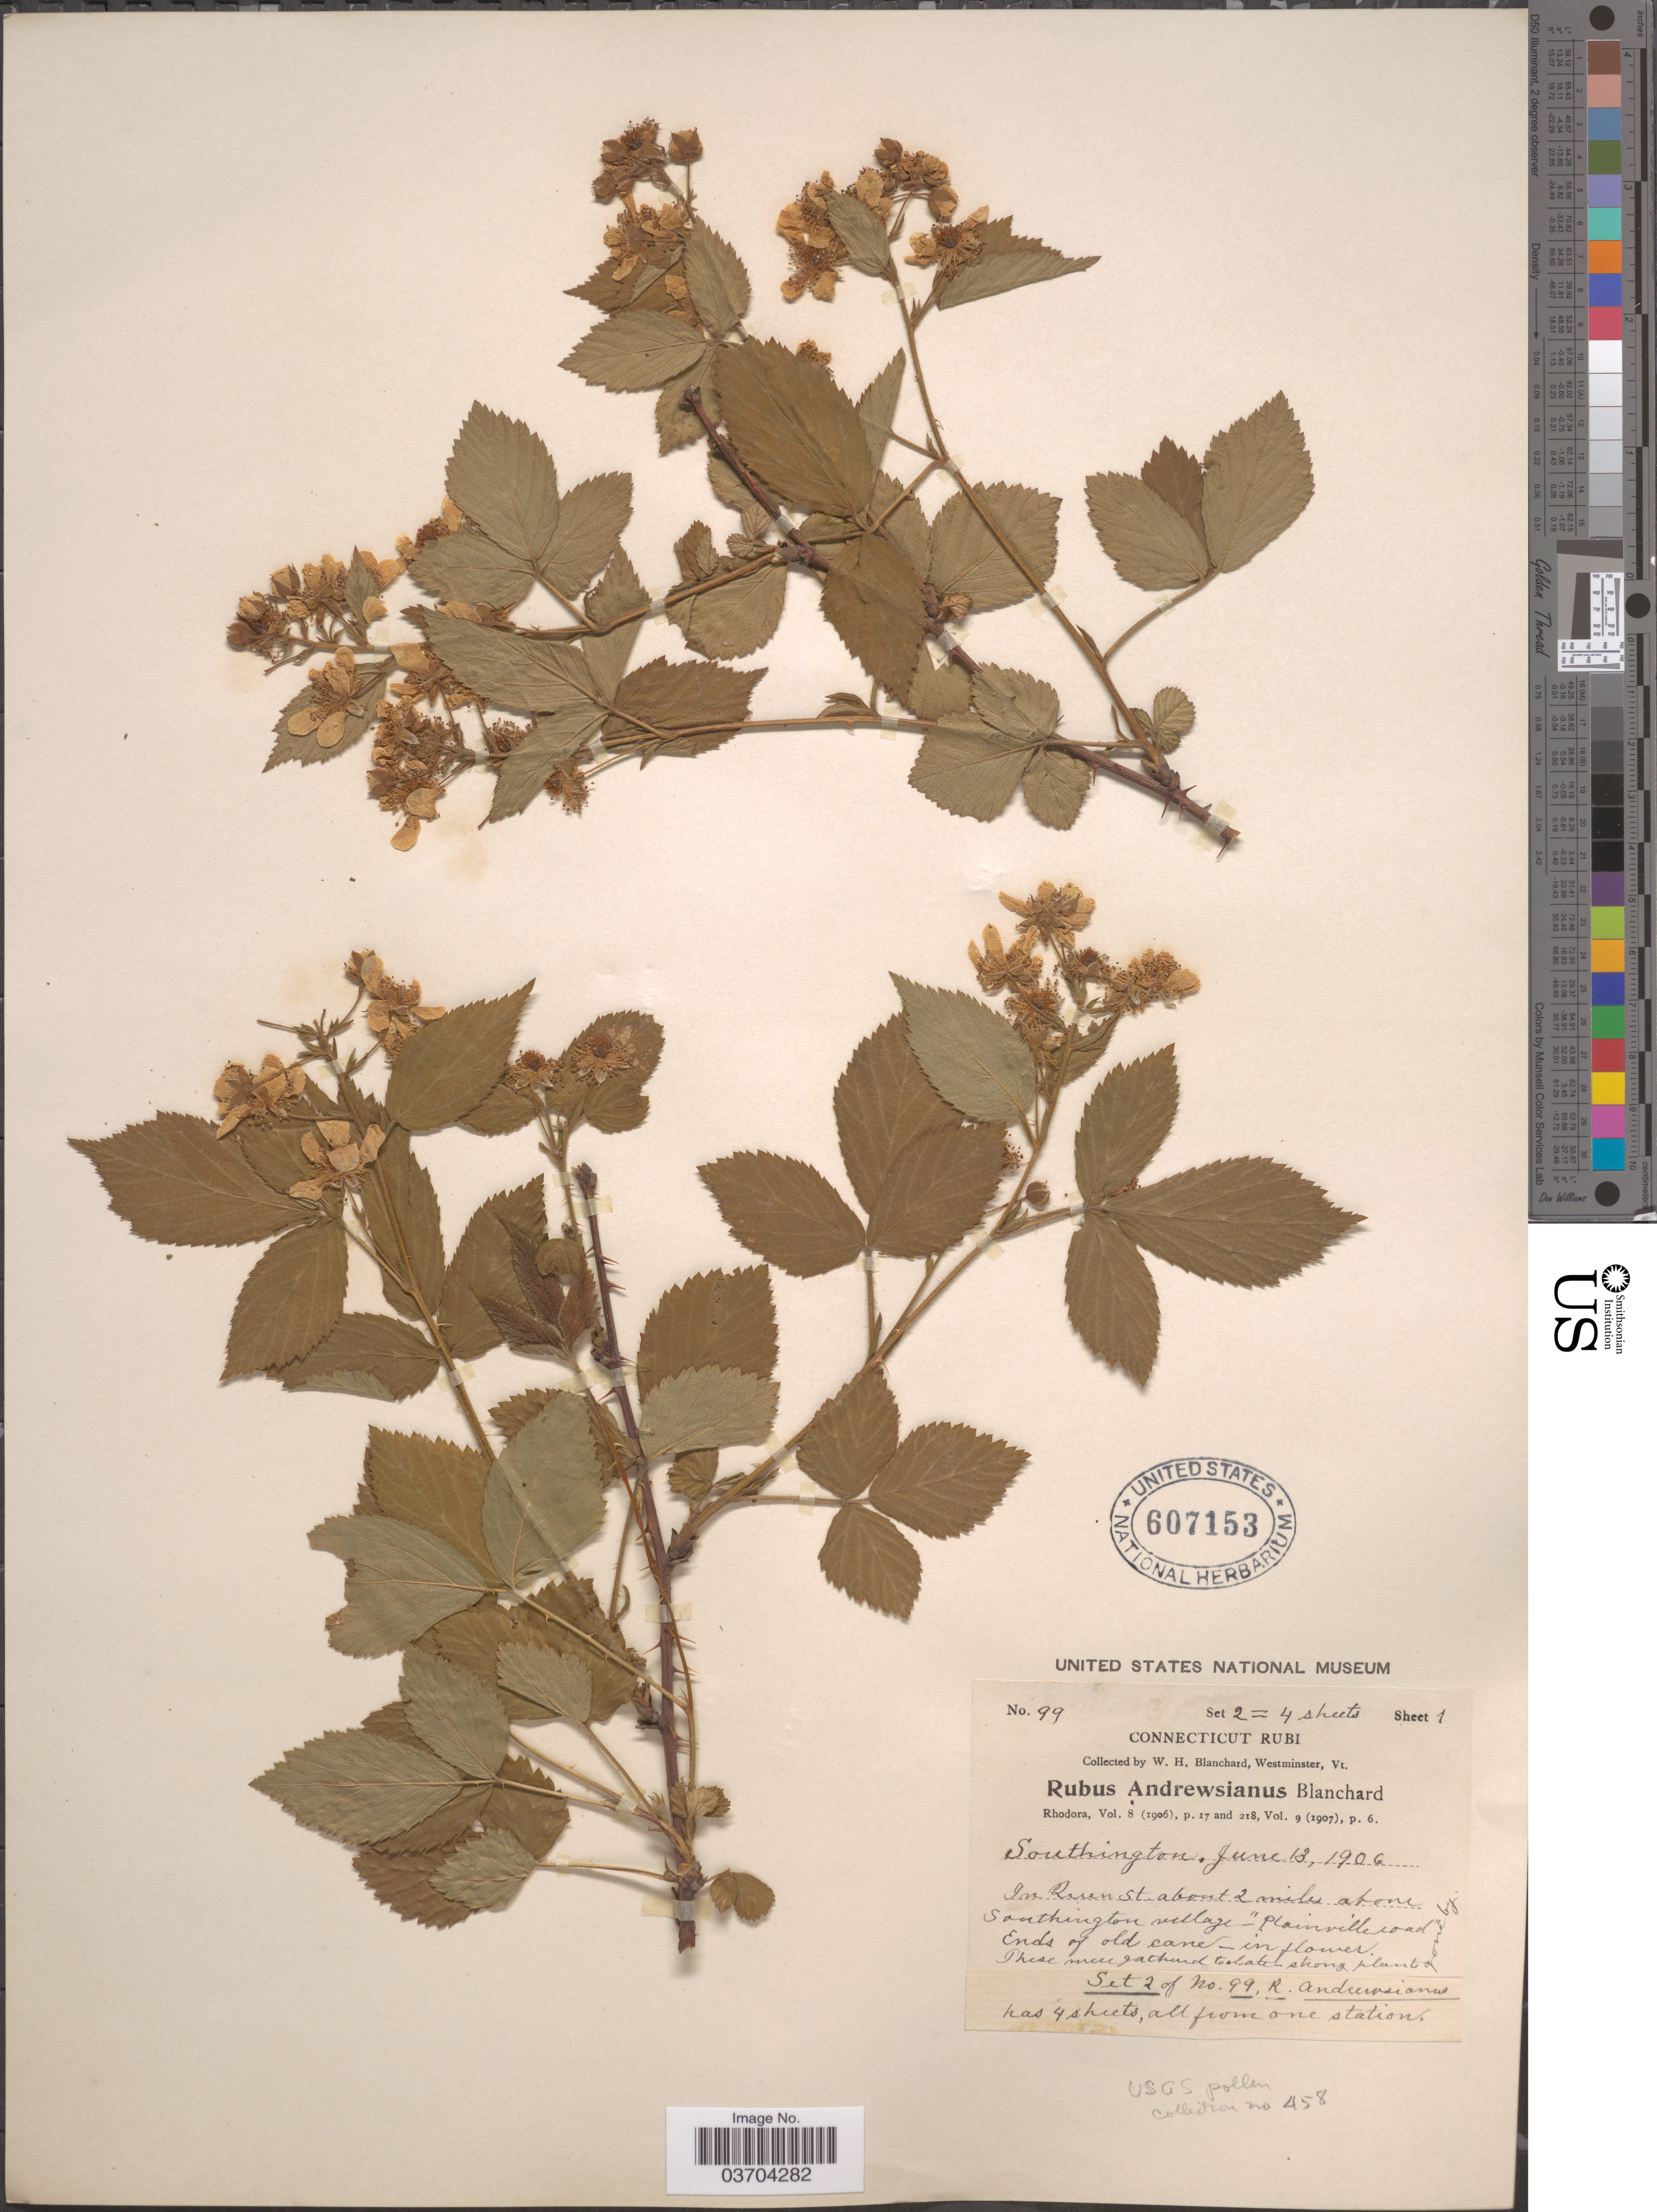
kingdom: Plantae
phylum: Tracheophyta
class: Magnoliopsida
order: Rosales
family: Rosaceae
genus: Rubus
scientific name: Rubus argutus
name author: Link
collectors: W. H. Blanchard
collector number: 99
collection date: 1906-06-13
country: United States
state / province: Connecticut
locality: Southington. In Queen St. about 2 miles above Southington village "Plainville road".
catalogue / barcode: US 607153